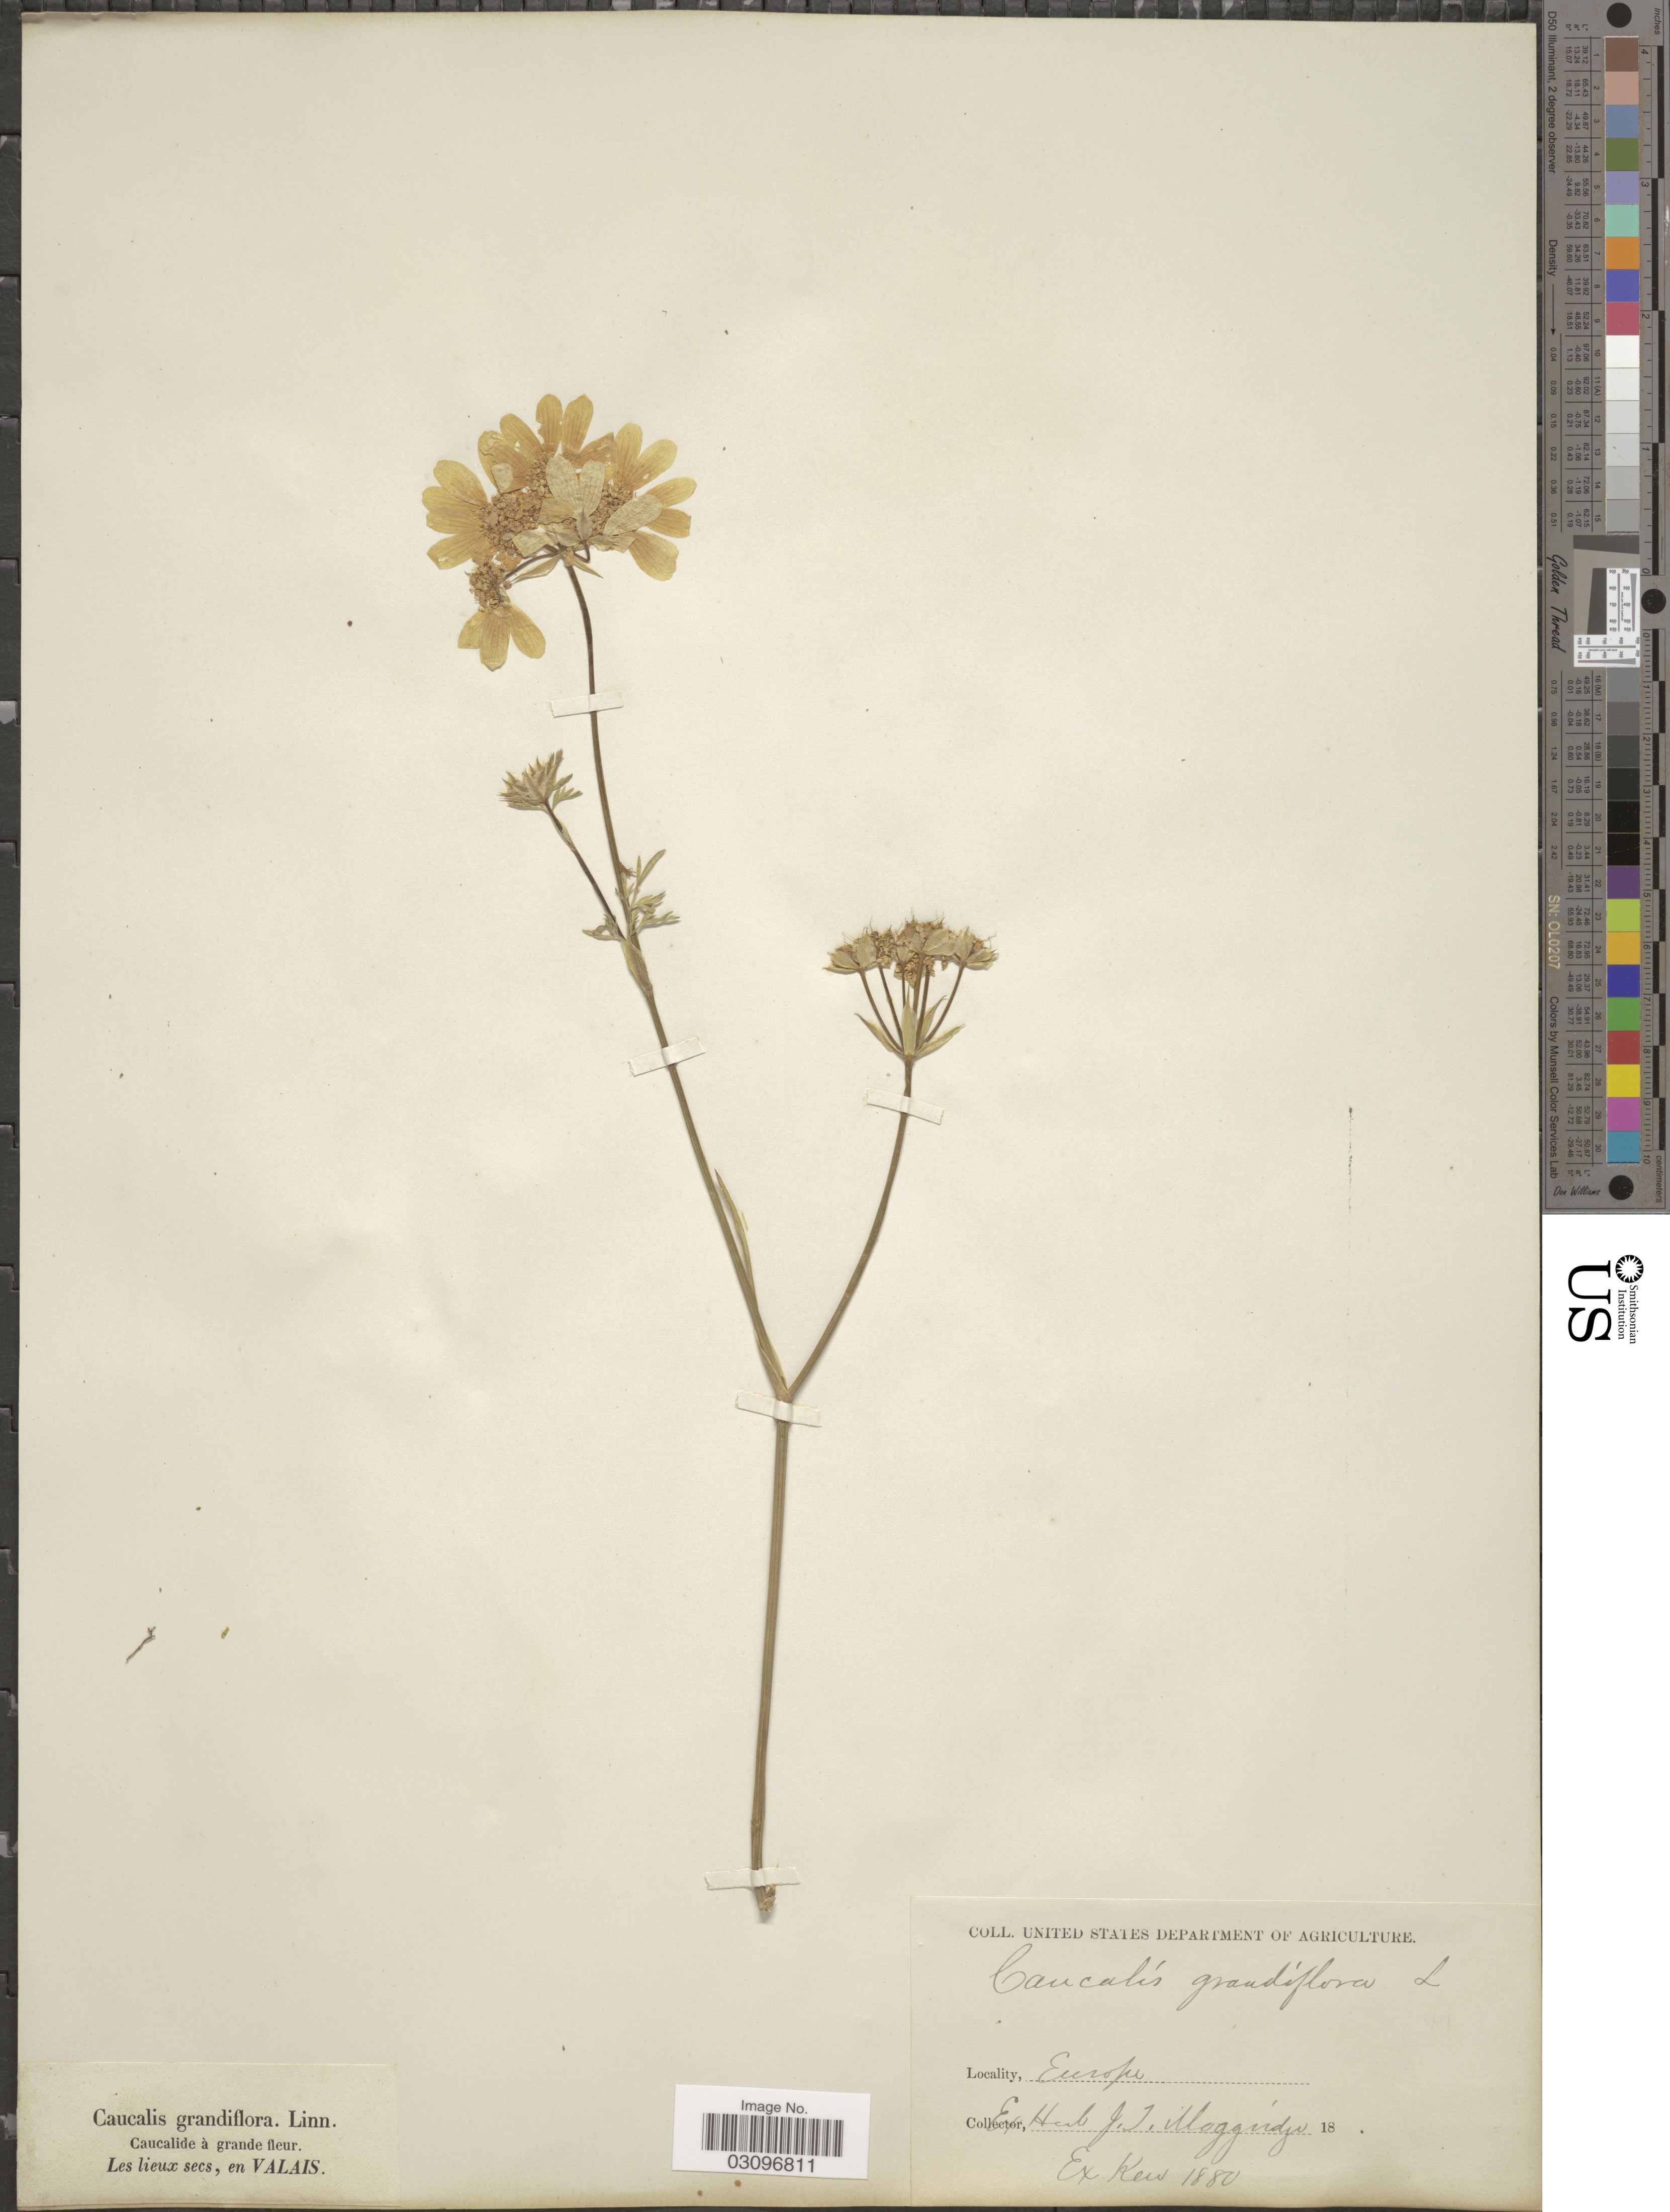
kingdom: Plantae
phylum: Tracheophyta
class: Magnoliopsida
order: Apiales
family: Apiaceae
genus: Daucus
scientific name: Daucus grandiflorus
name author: Desf.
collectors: ex herb. J.T. Moggridge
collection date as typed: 18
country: Switzerland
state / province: Valais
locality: Les lieux secs, en VALAIS.